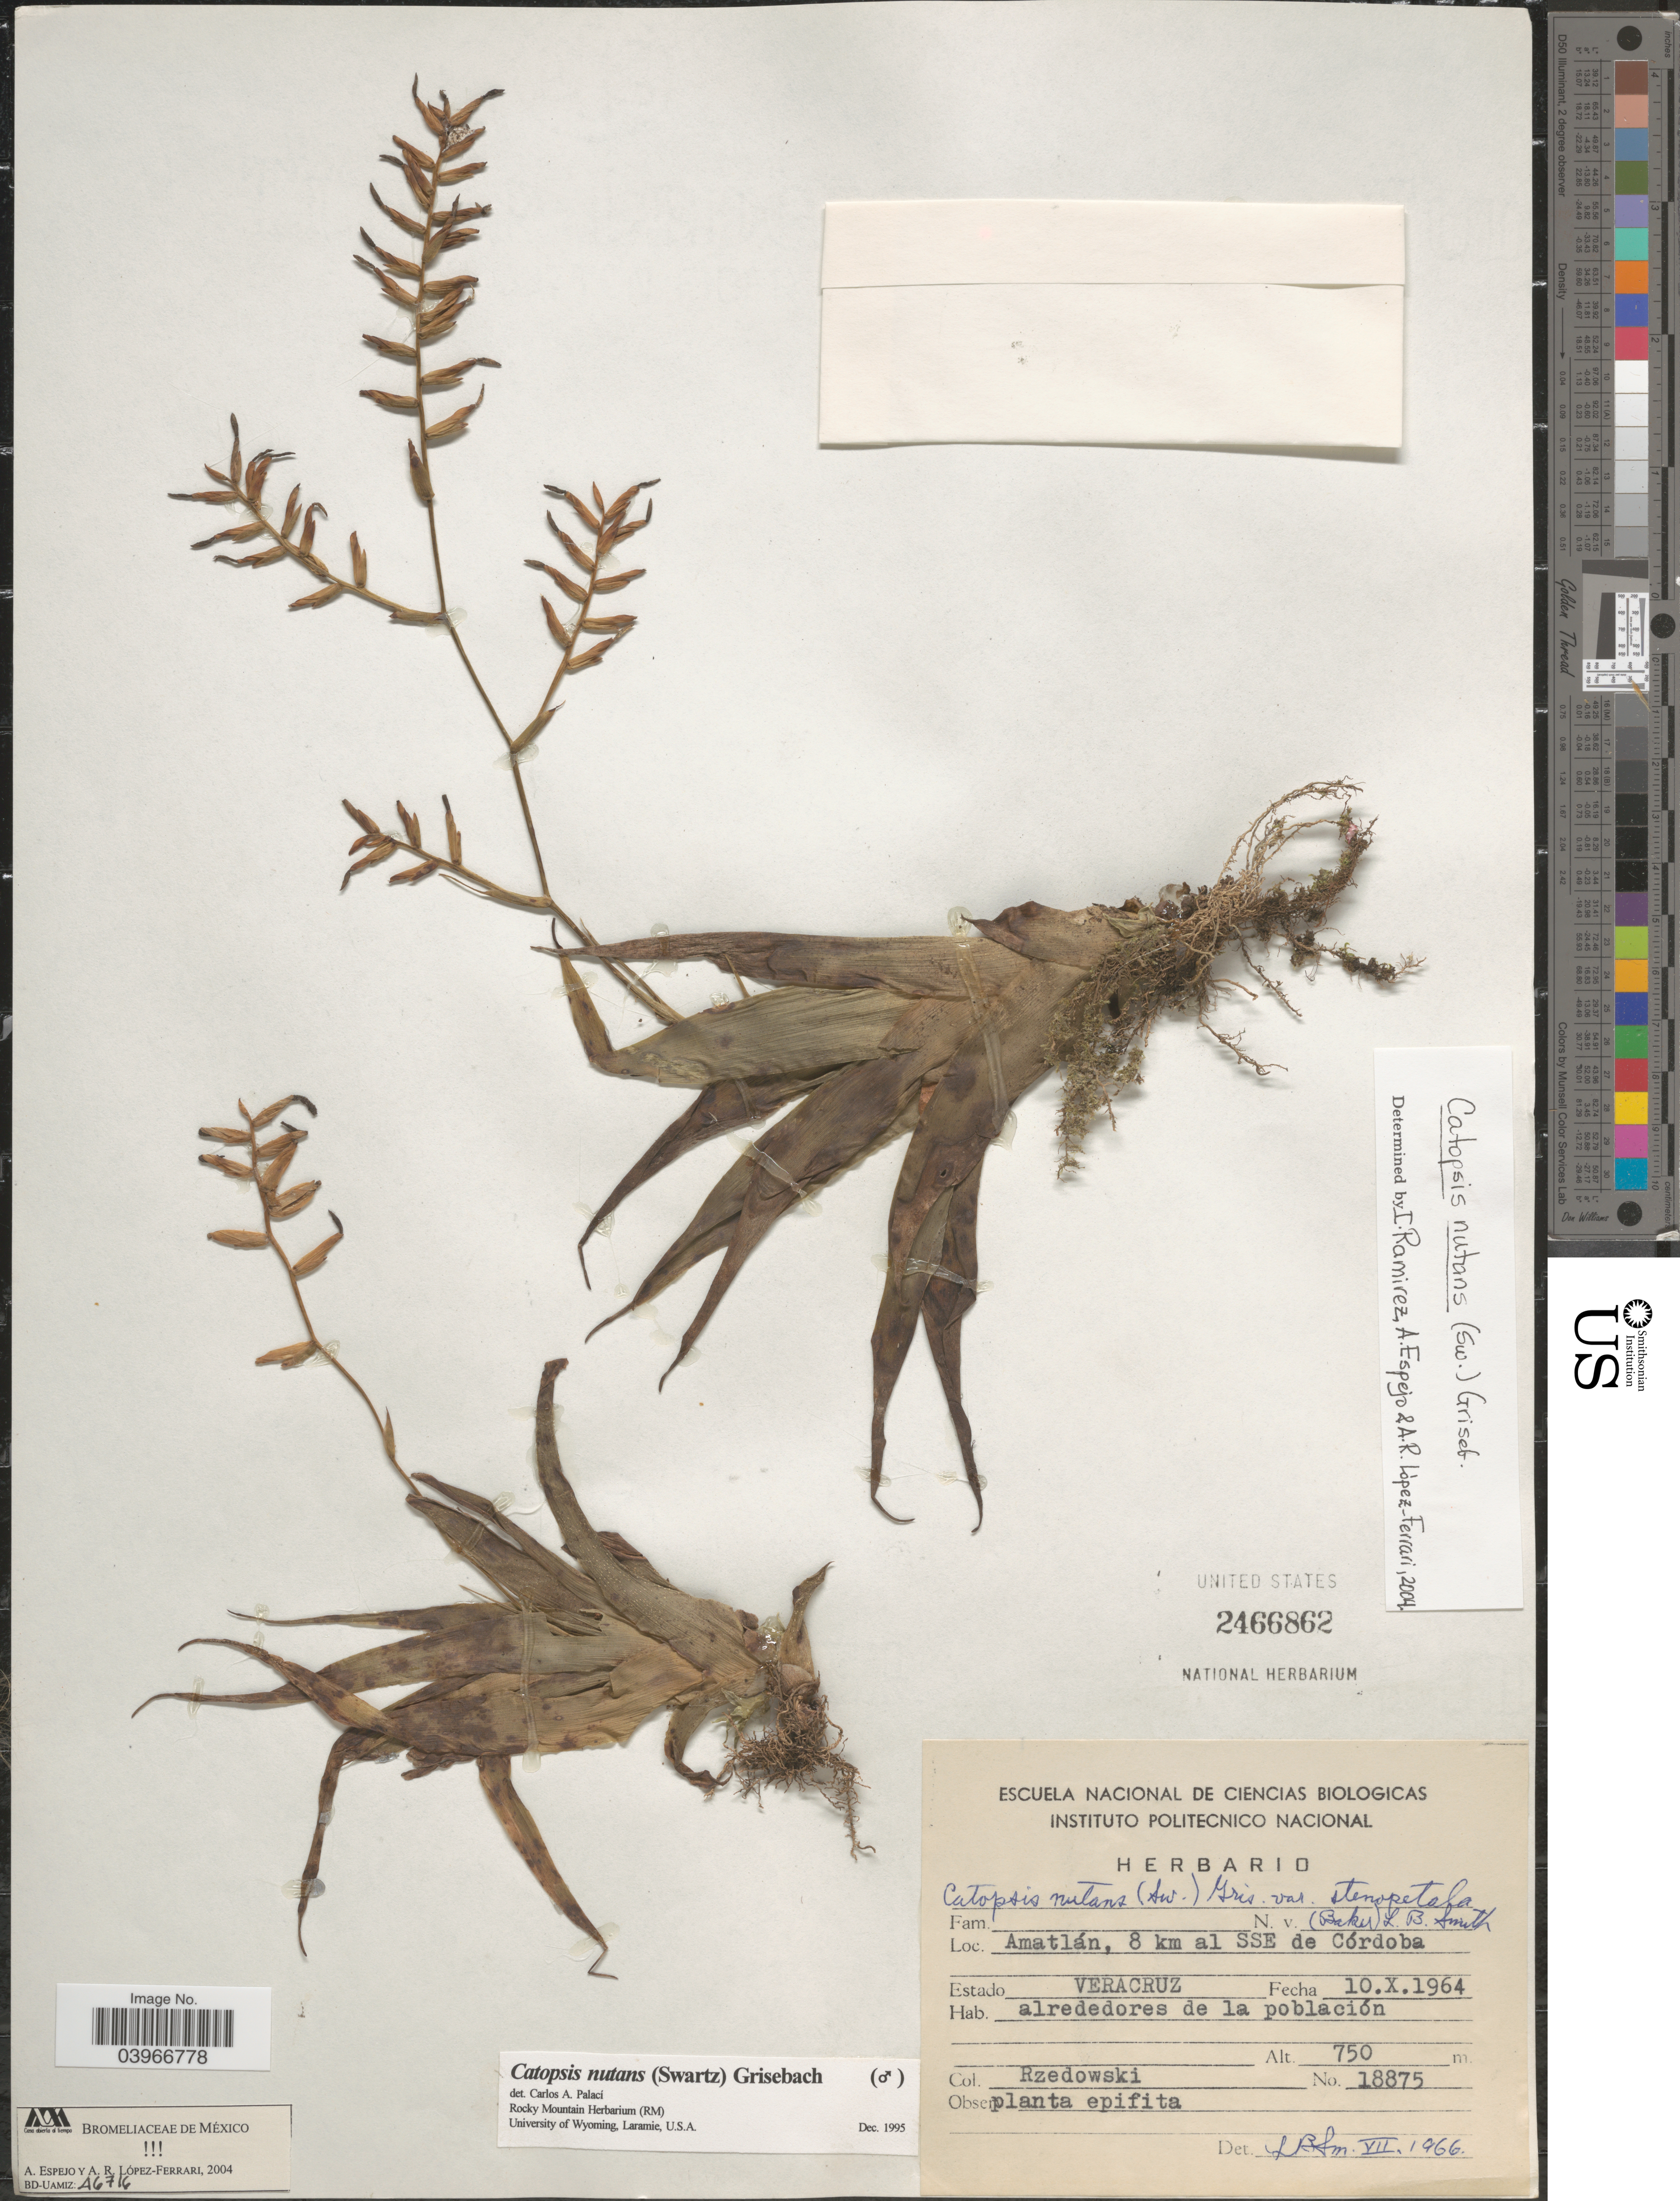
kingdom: Plantae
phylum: Tracheophyta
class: Liliopsida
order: Poales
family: Bromeliaceae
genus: Catopsis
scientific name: Catopsis nutans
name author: (Sw.) Griseb.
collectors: Rzedowski, --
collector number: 18875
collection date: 1964-10-10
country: Mexico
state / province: Veracruz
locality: Amatlán, 8 km al SSE de Córdoba. Estado Veracruz.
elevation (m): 750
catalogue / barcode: US 2466862